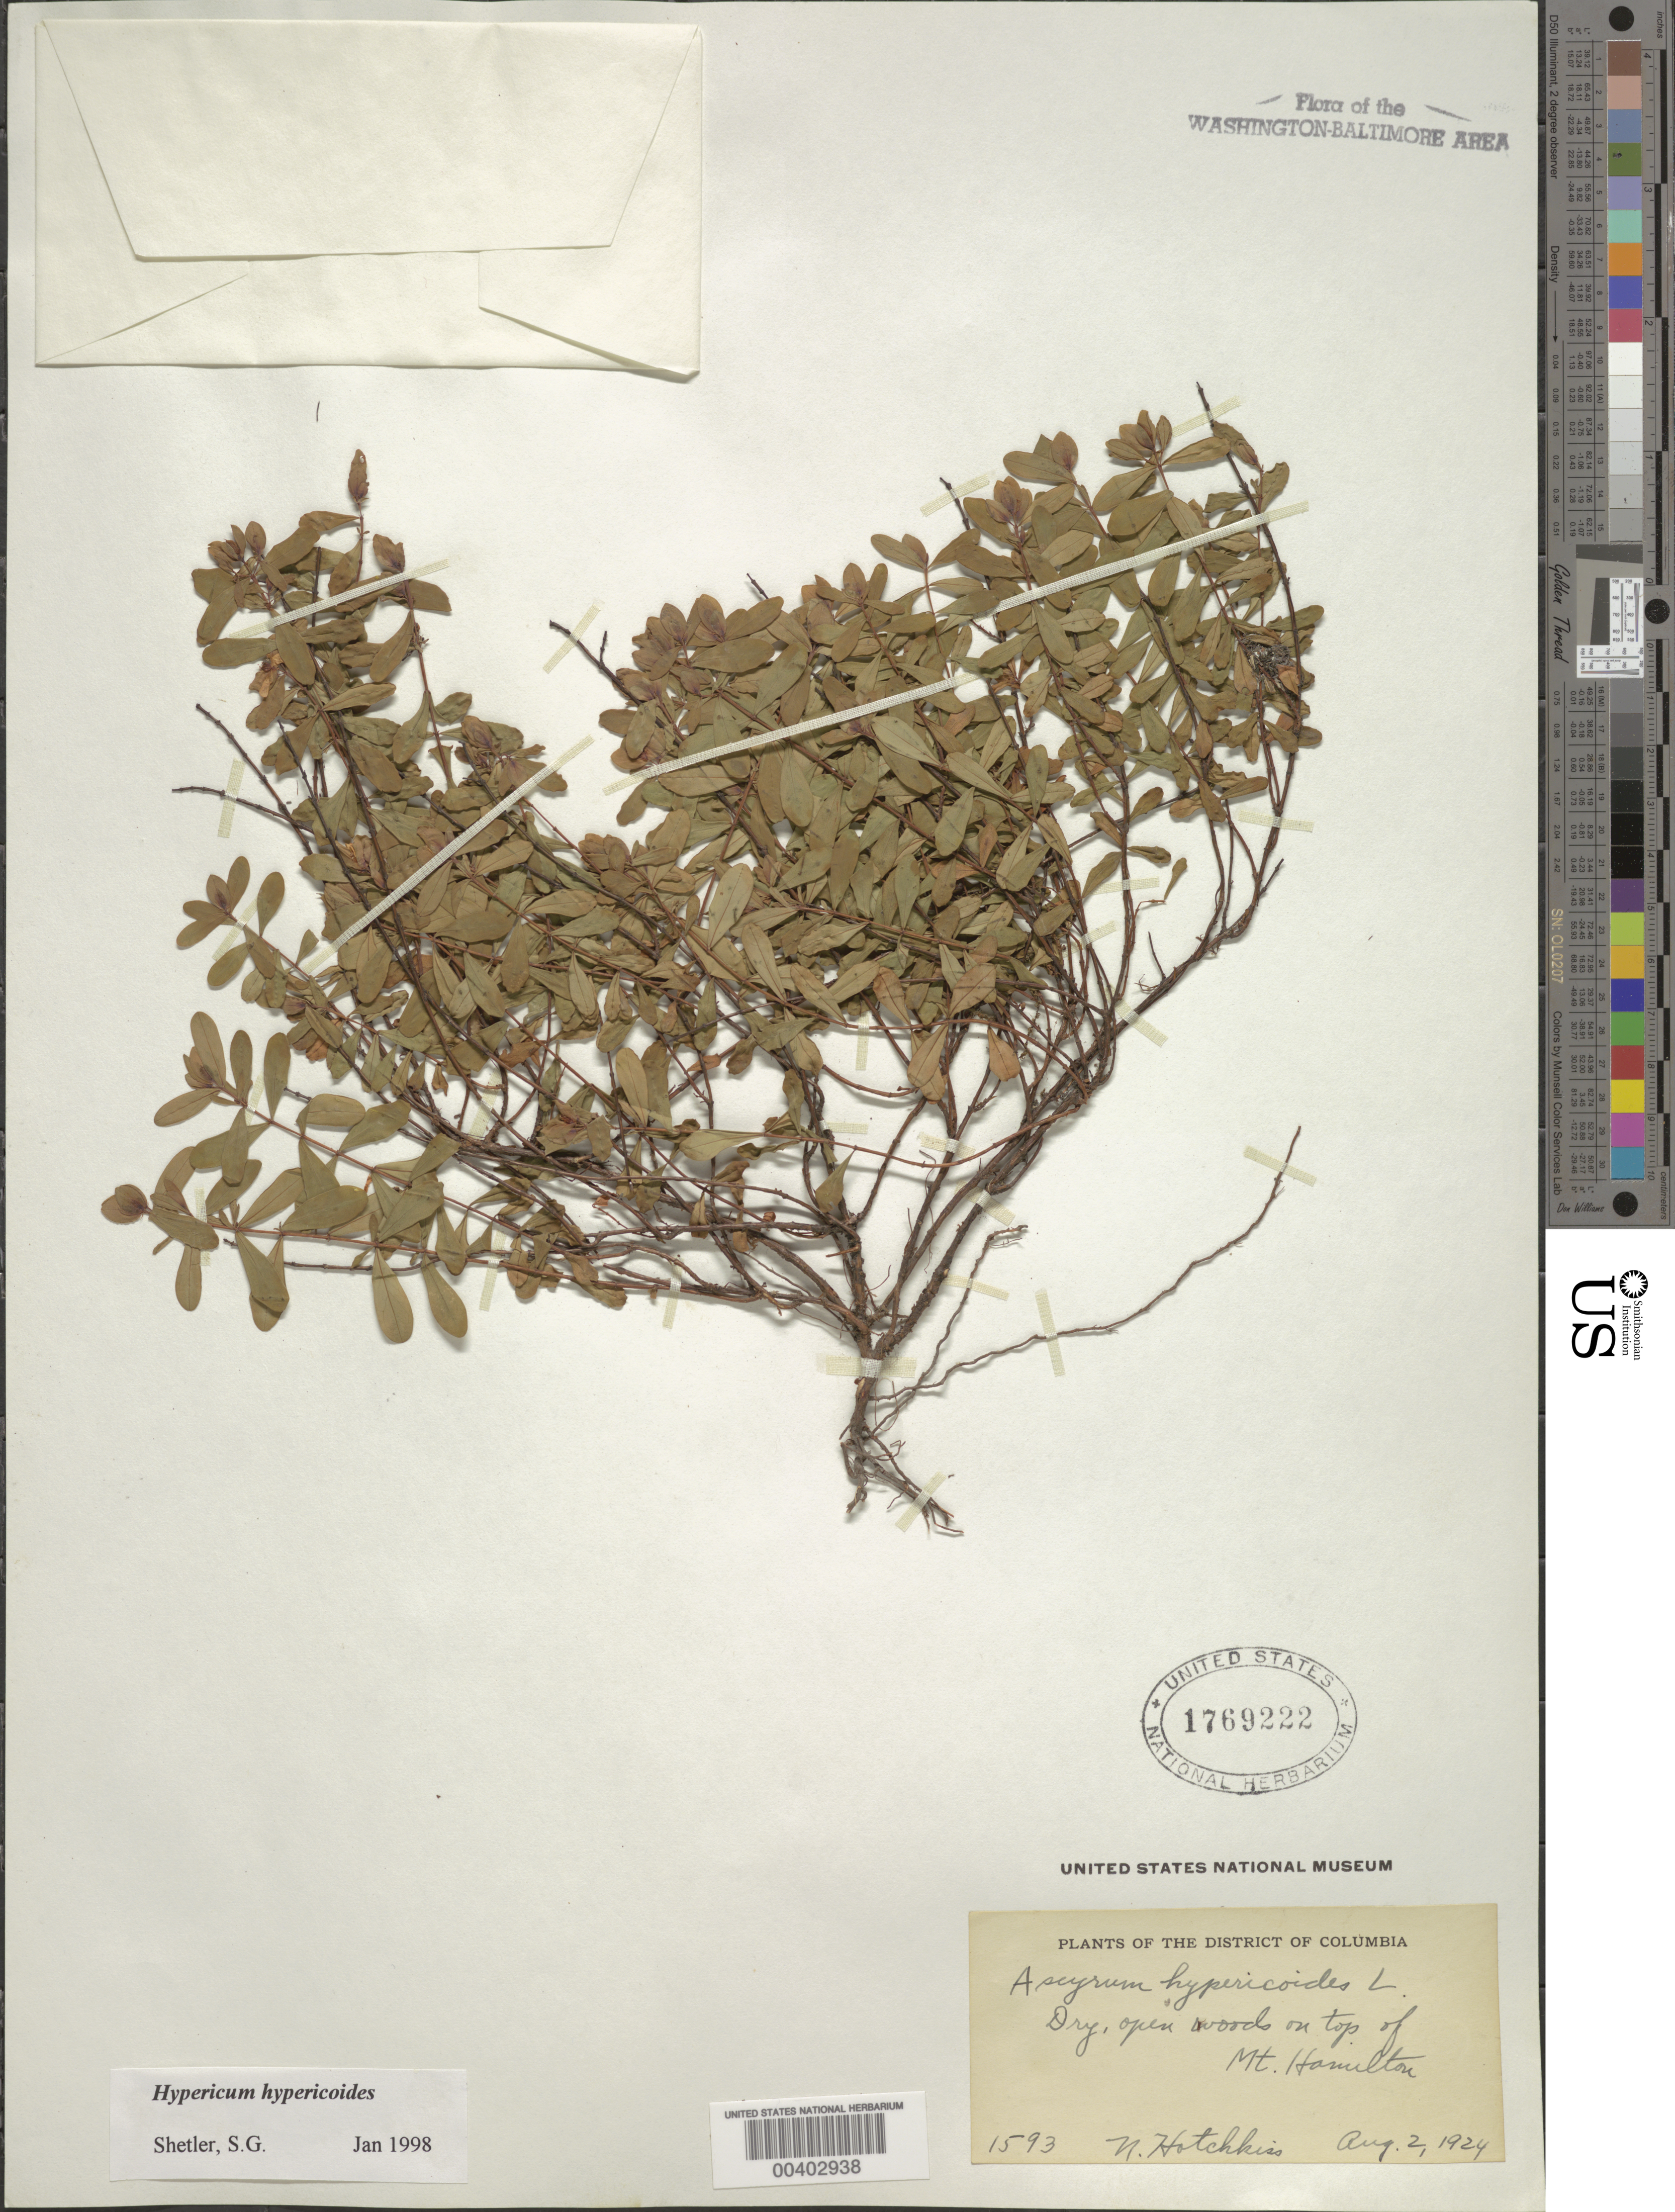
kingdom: Plantae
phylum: Tracheophyta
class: Magnoliopsida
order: Malpighiales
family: Hypericaceae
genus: Hypericum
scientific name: Hypericum stragulum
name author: W.P. Adams & N. Robson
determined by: Strong, Mark T., (BOT), Smithsonian Institution - National Museum of Natural History (UNITED STATES)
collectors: N. Hotchkiss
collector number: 1593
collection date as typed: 02 Aug 1924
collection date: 1924-08-02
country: United States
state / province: District of Columbia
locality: Mount Hamilton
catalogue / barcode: US 1769222